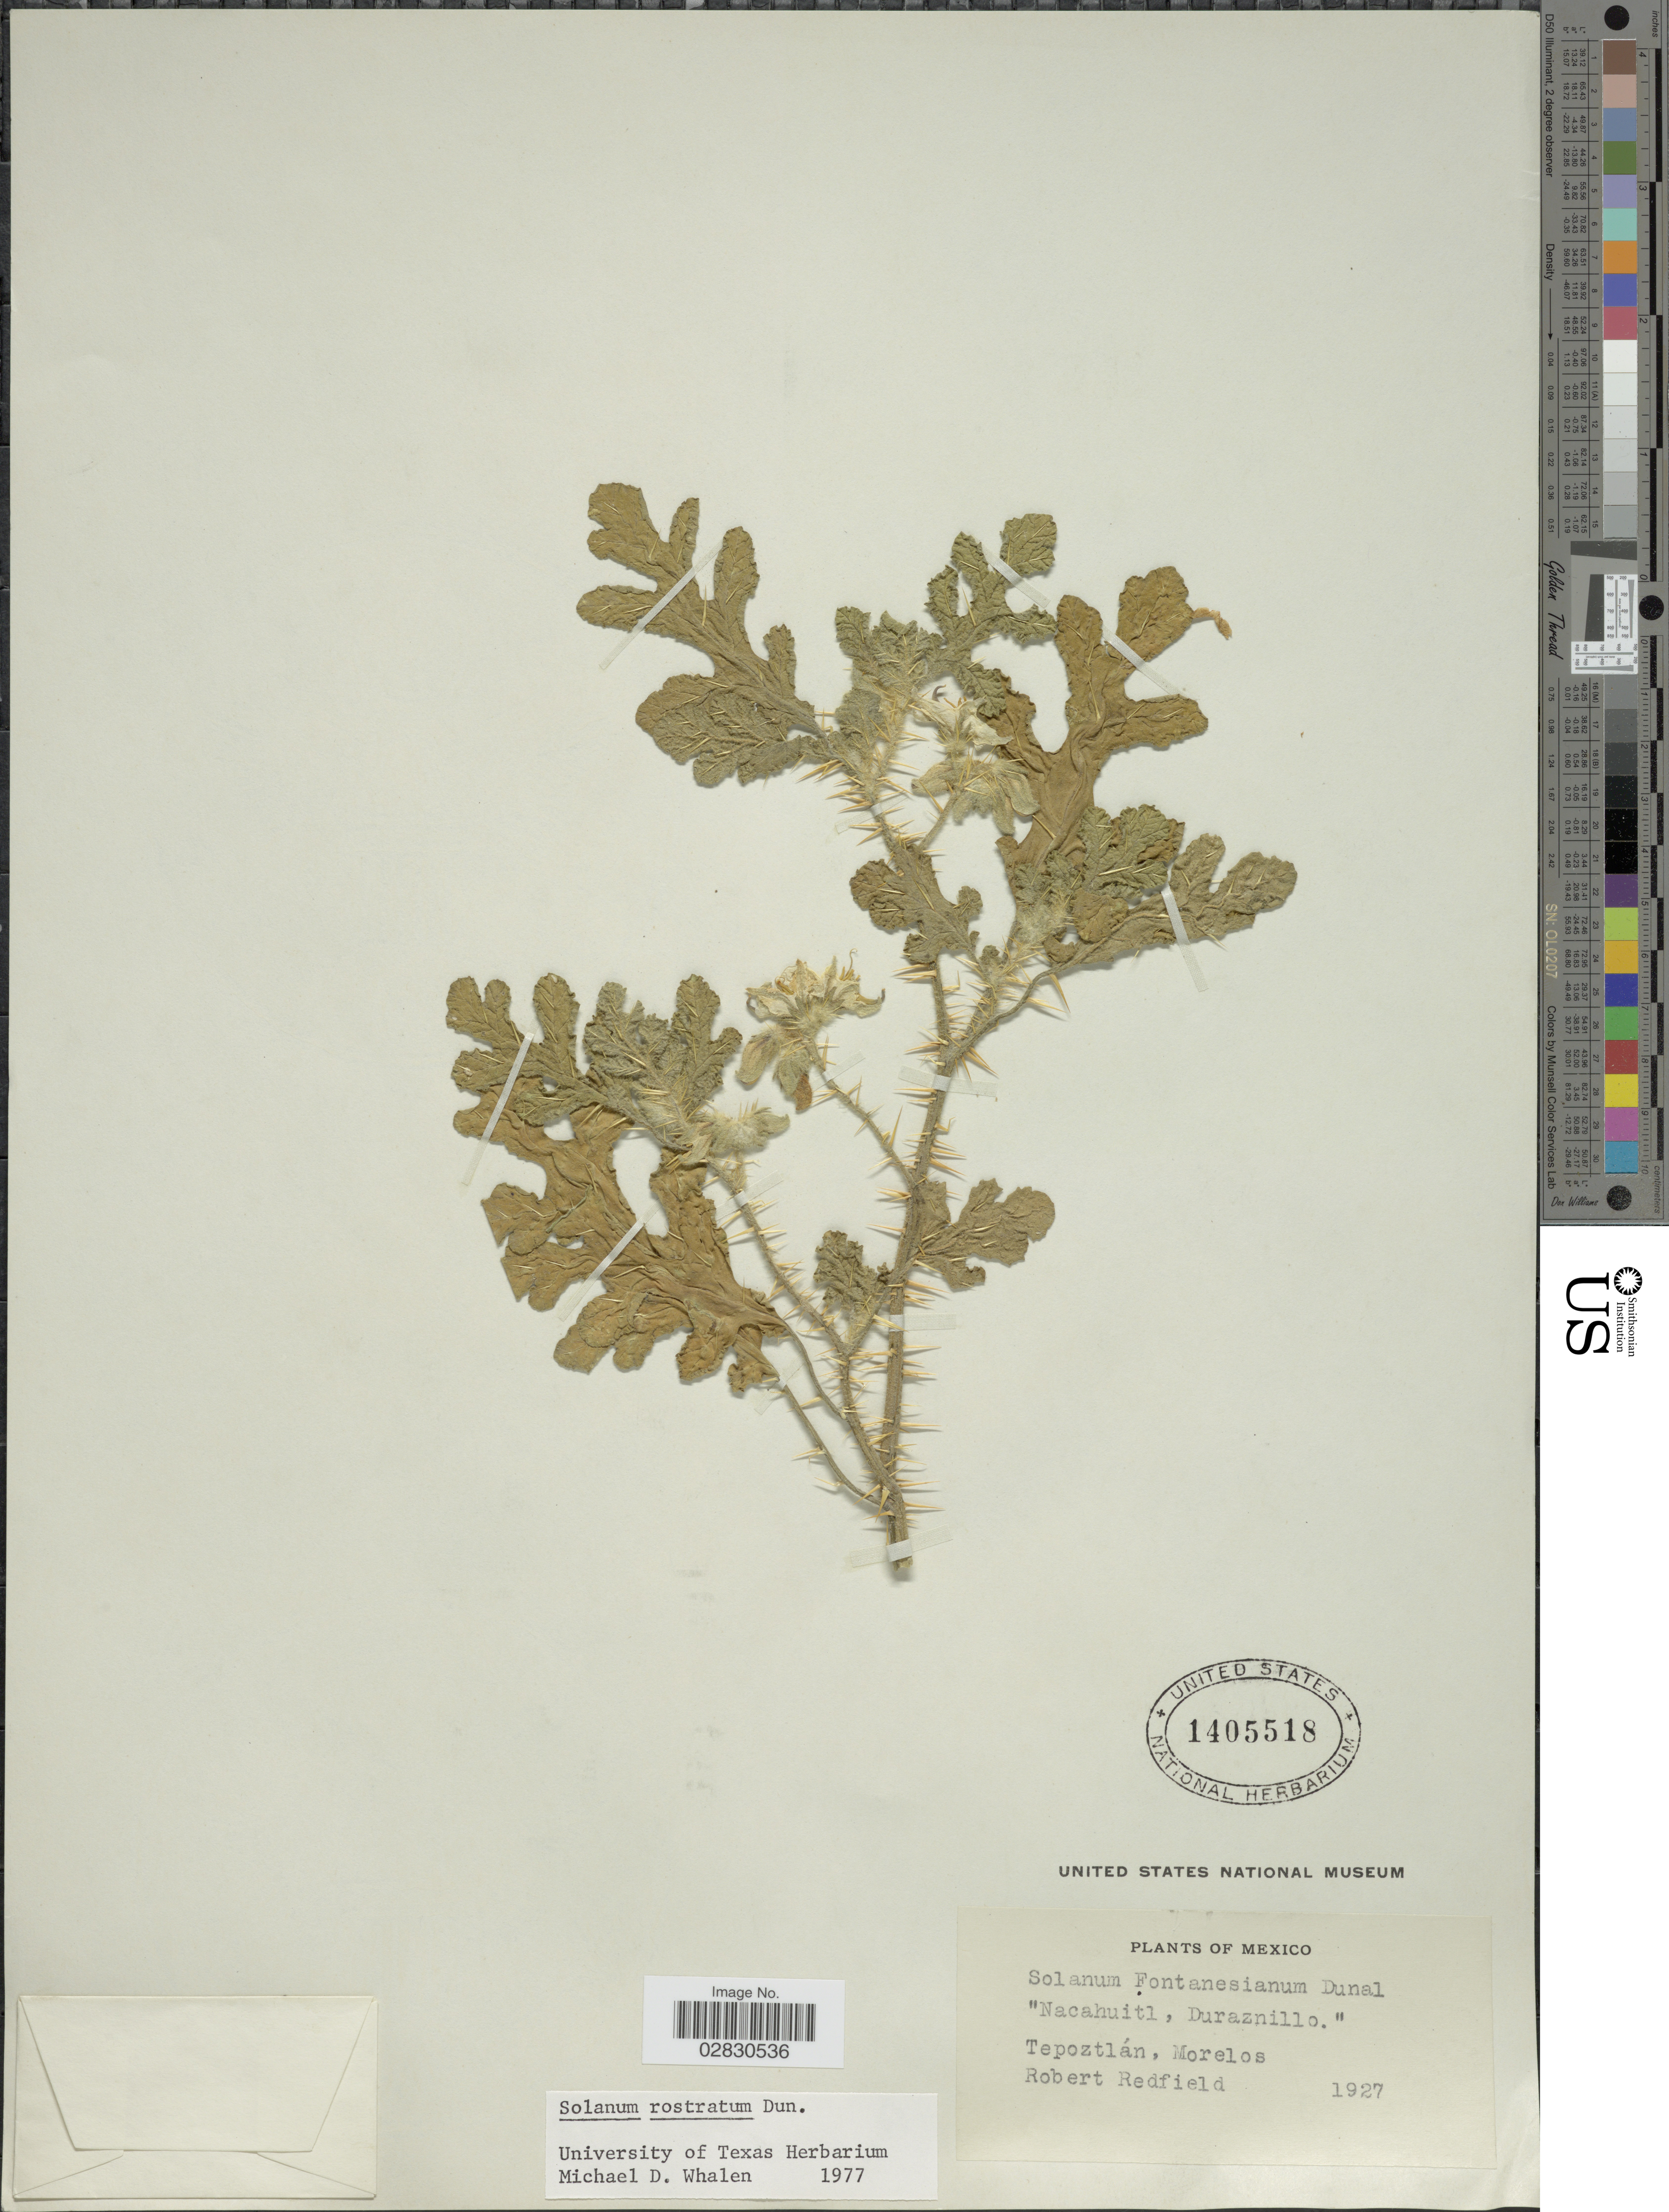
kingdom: Plantae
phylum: Tracheophyta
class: Magnoliopsida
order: Solanales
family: Solanaceae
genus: Solanum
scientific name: Solanum rostratum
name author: Dunal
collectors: R. Redfield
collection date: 1927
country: Mexico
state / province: Morelos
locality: Tepoztlán.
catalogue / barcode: US 1405518